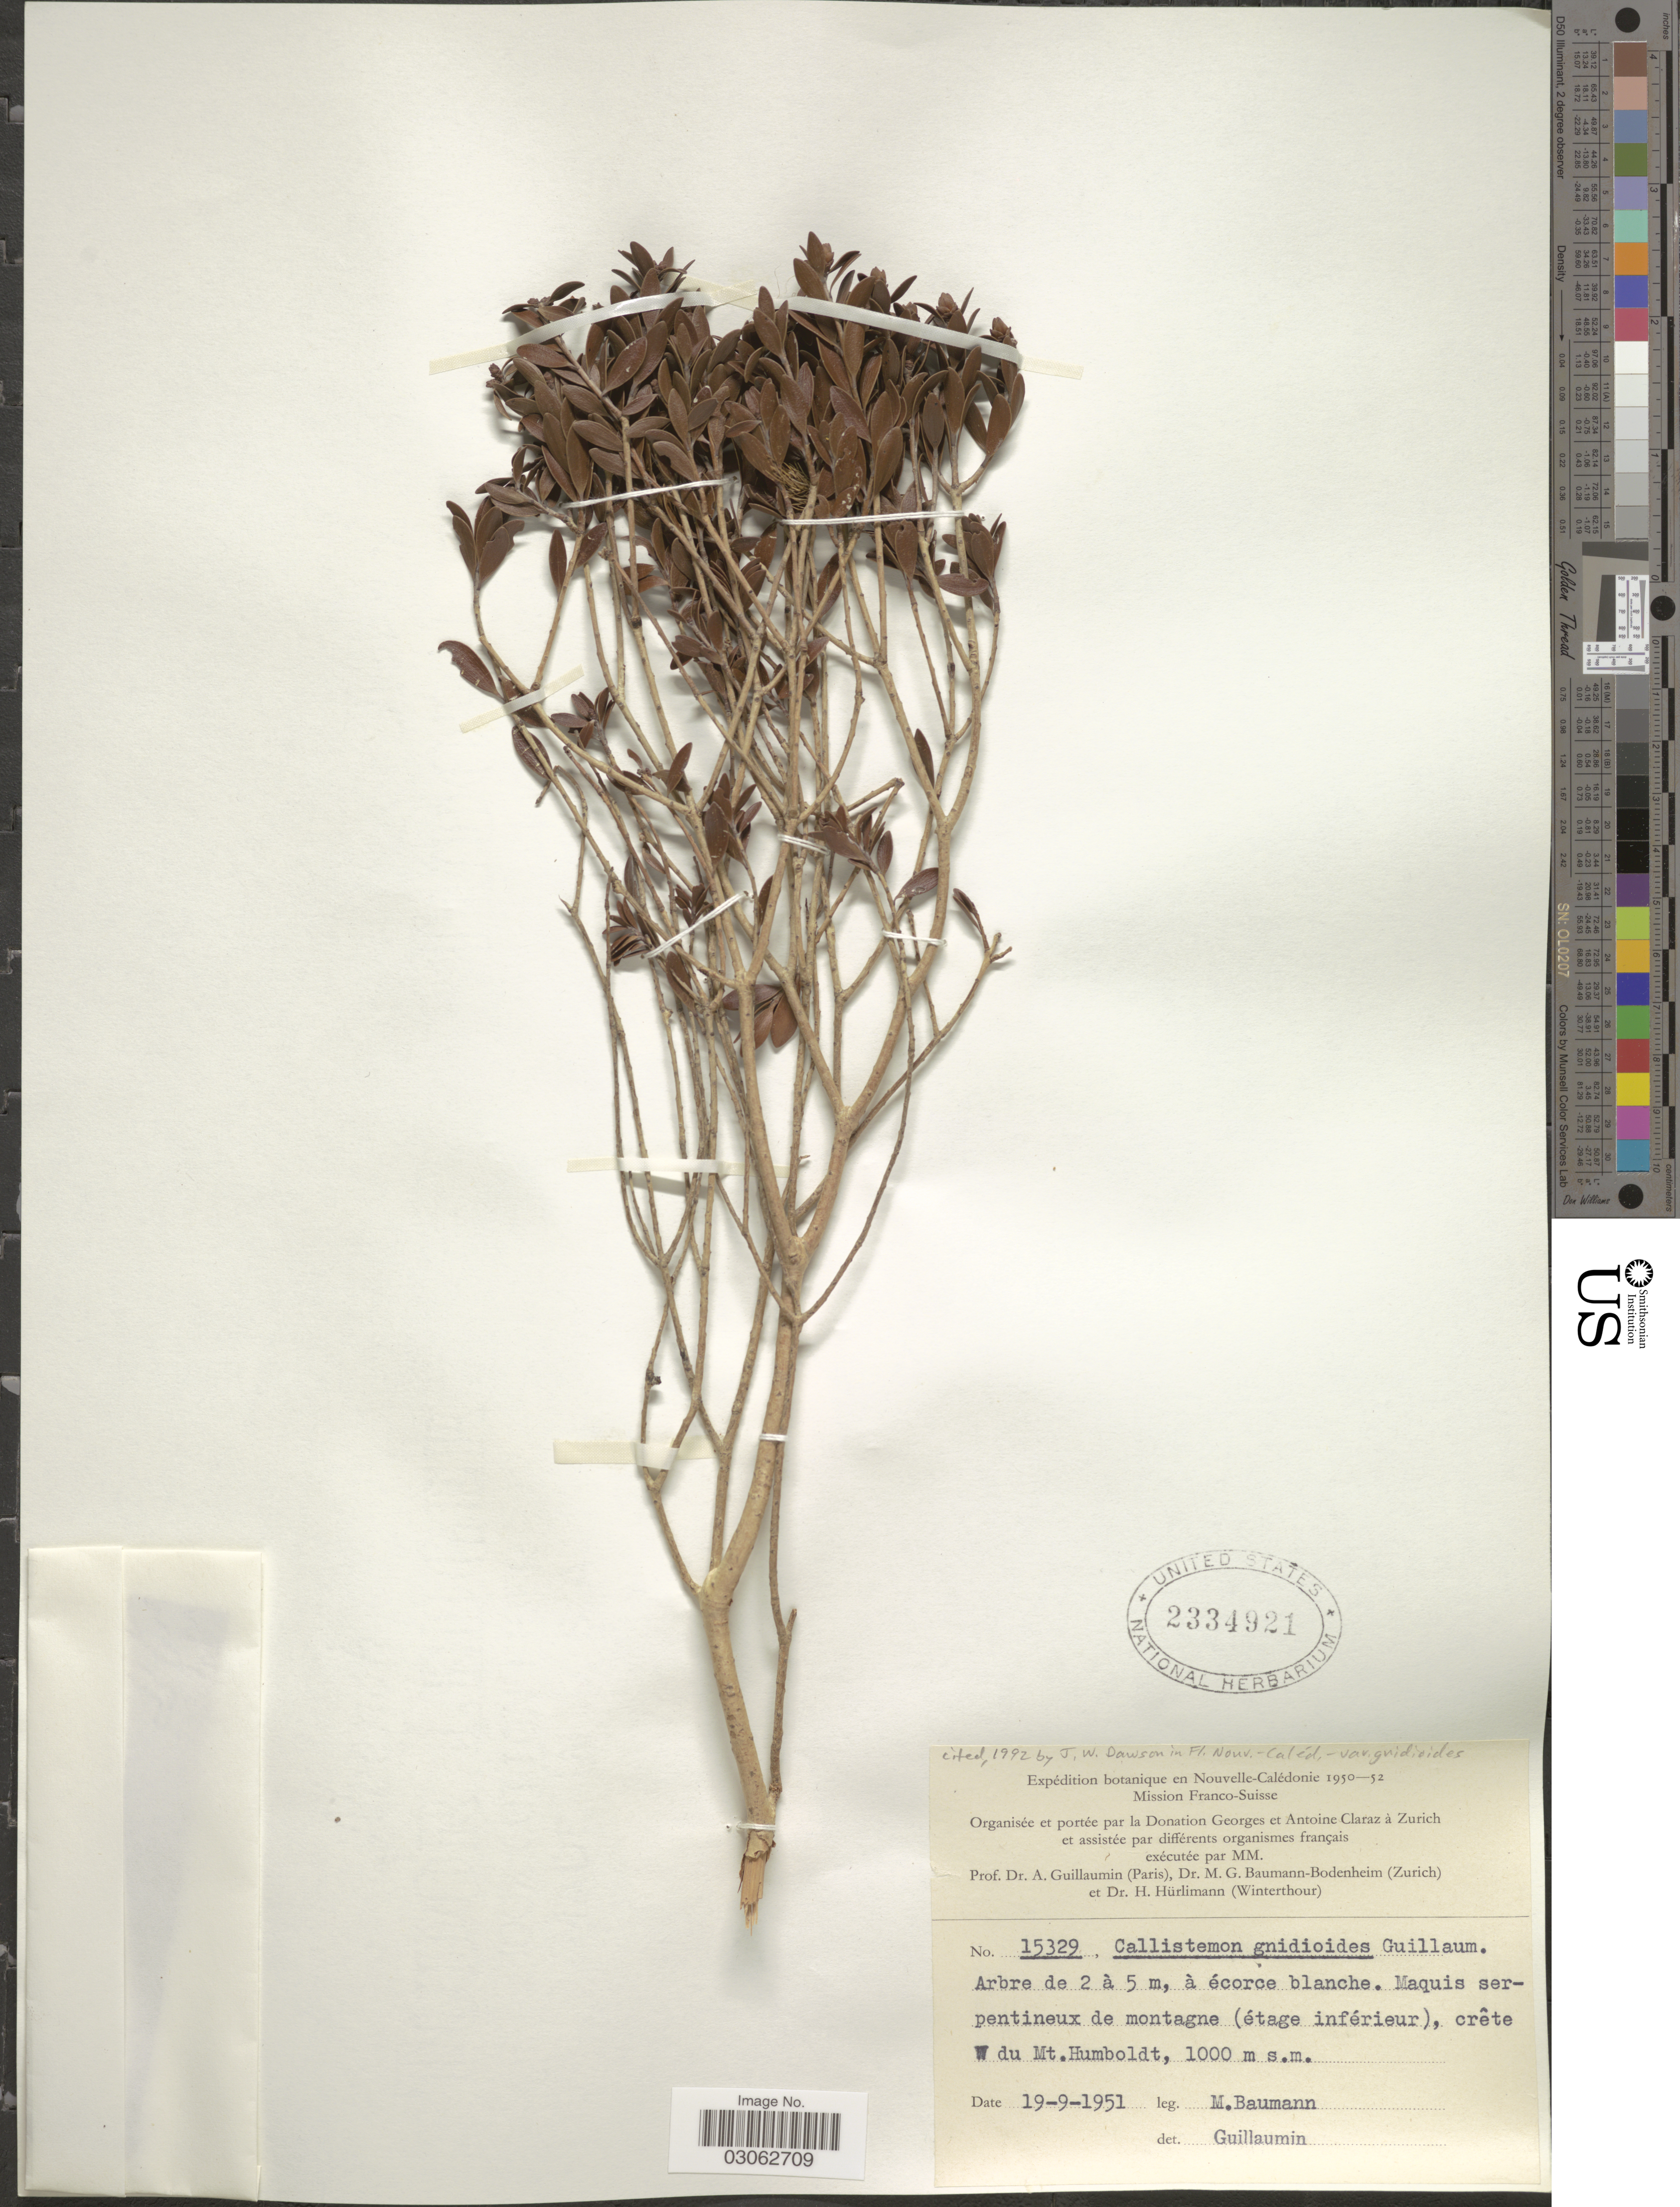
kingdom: Plantae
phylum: Tracheophyta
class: Magnoliopsida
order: Myrtales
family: Myrtaceae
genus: Callistemon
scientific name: Callistemon gnidioides var. gnidioides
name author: Guillaumin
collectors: M. Baumann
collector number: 15329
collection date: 1951-09-19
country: New Caledonia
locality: Crête W du Mt. Humboldt.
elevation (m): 1000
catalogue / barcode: US 2334921